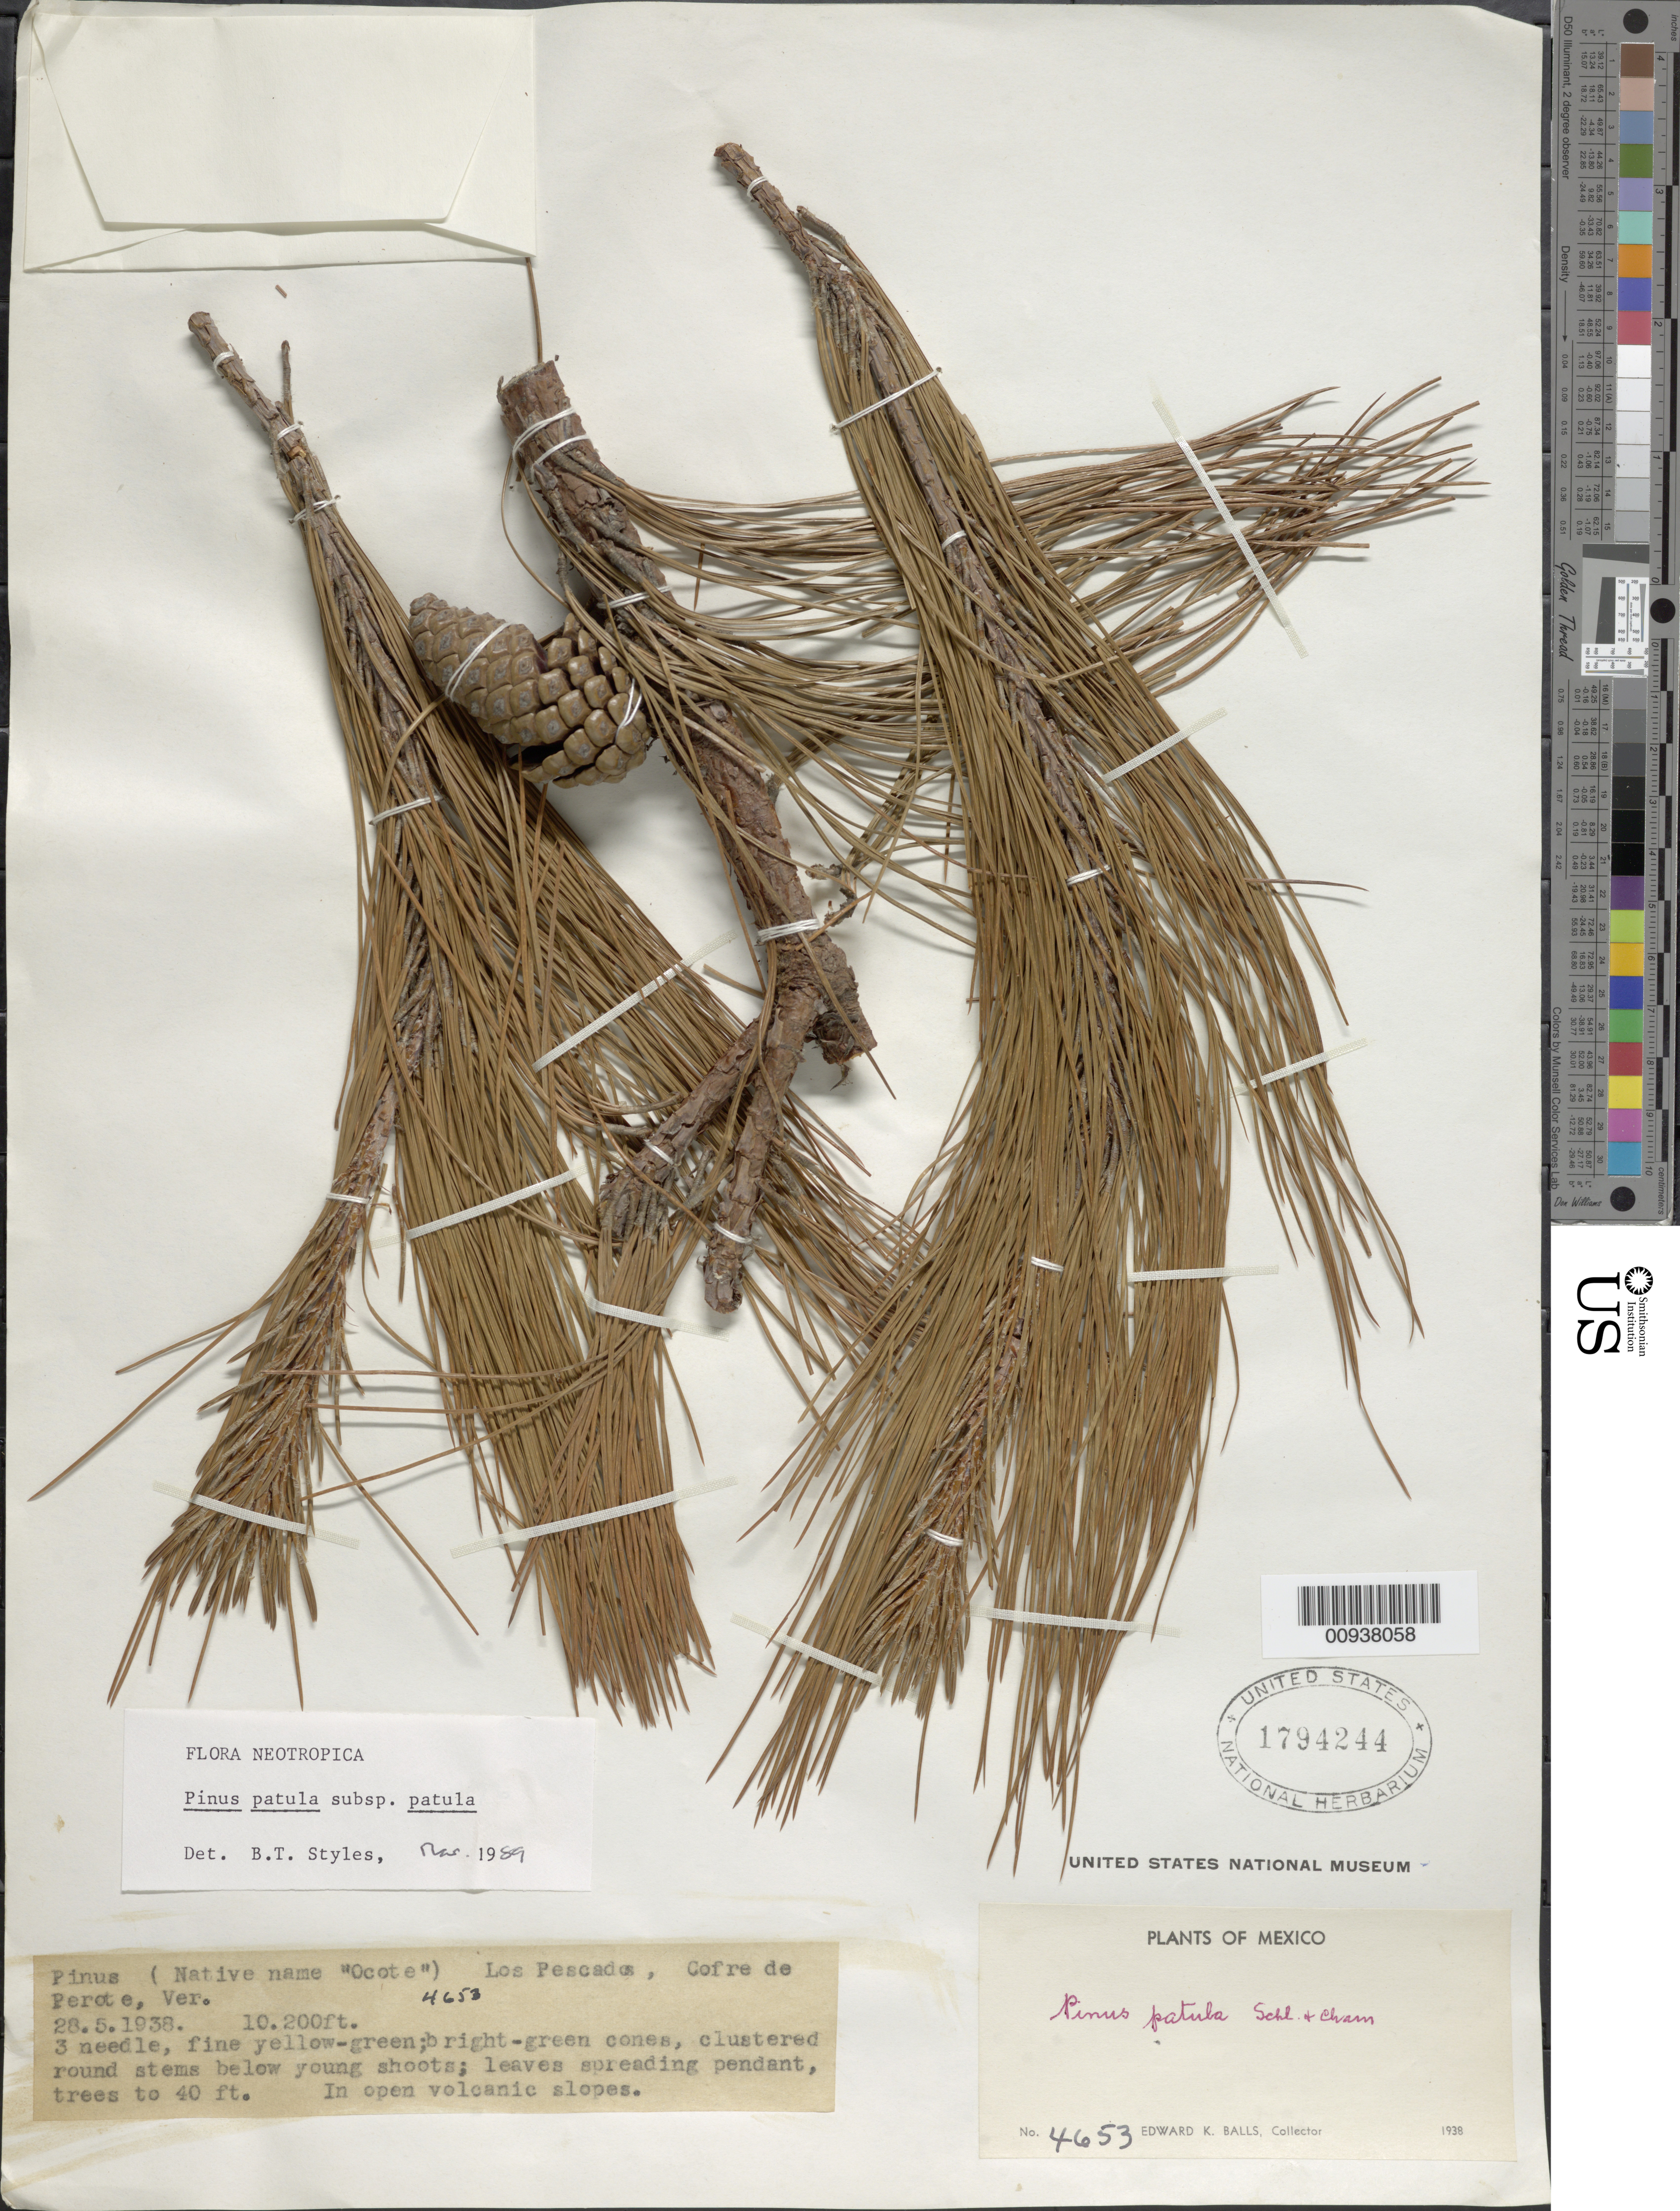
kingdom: Plantae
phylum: Tracheophyta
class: Pinopsida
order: Pinales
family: Pinaceae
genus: Pinus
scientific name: Pinus patula subsp. patula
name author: Schltdl. & Cham.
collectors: E. K. Balls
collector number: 4653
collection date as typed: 28 May 1938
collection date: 1938-05-28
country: Mexico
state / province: Veracruz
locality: Los Pescados, Cofre del Perote.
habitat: In volcanic slopes.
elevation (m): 3109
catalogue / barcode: US 1794244